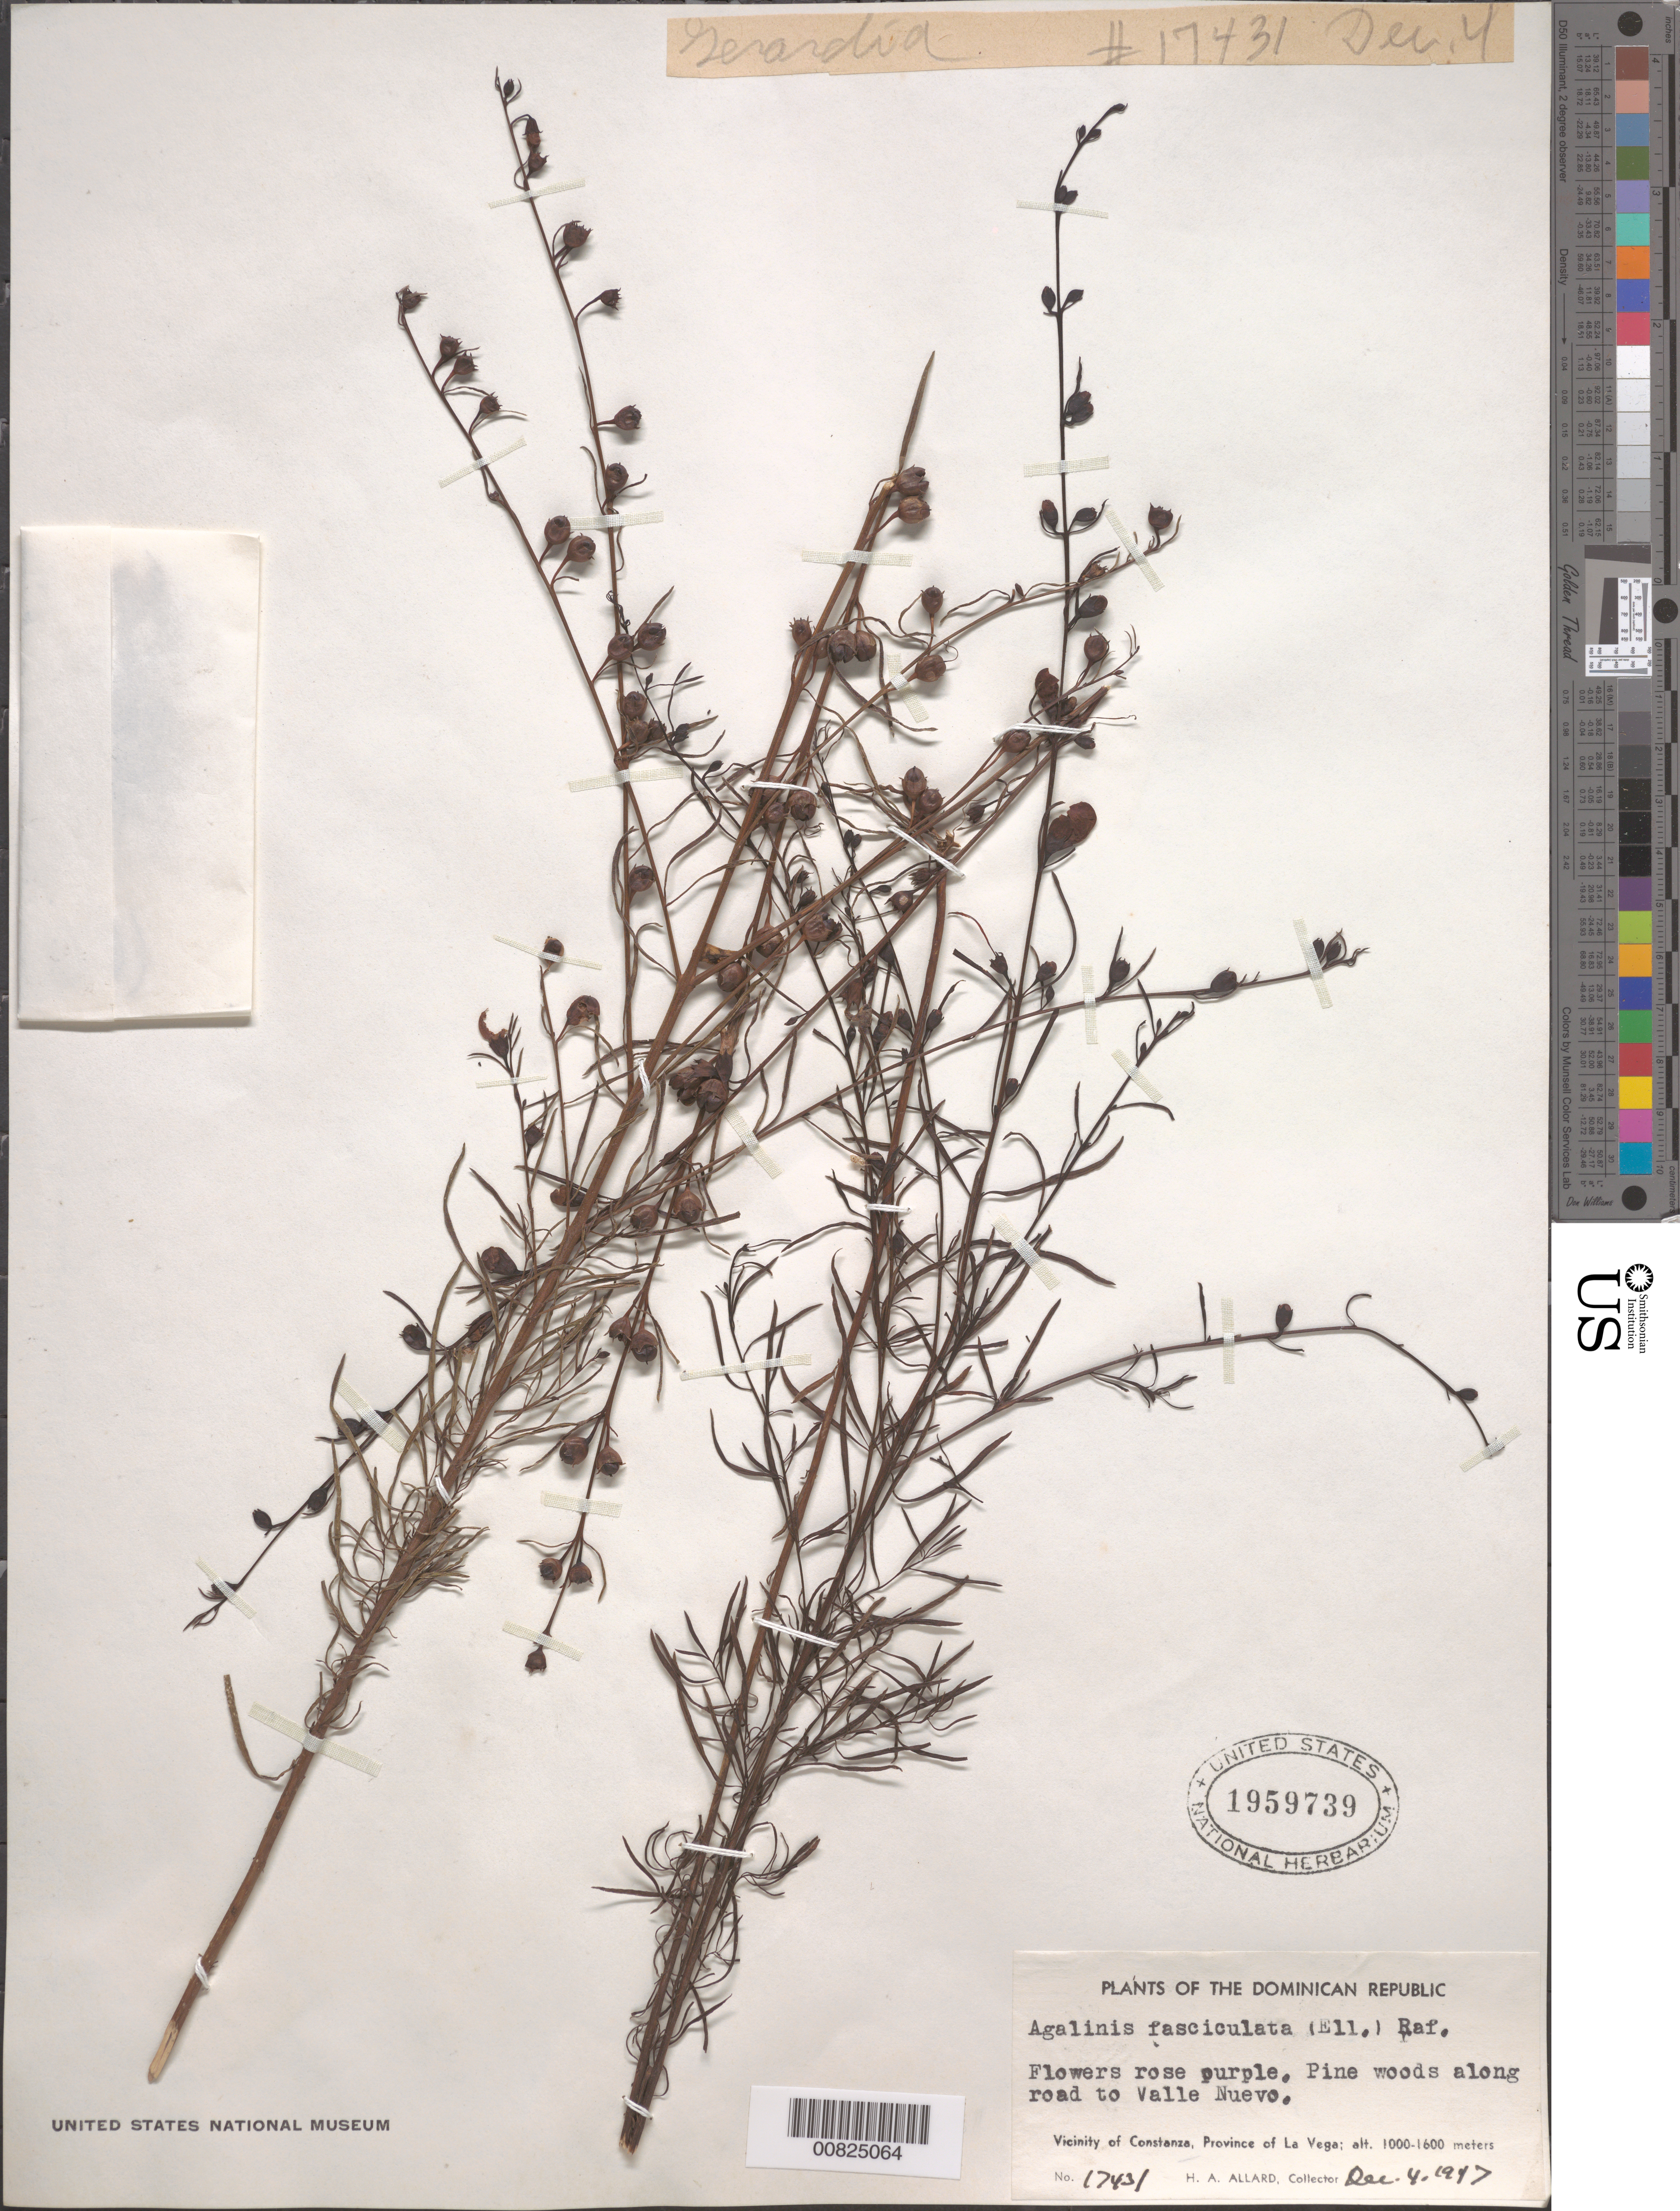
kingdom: Plantae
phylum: Tracheophyta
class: Magnoliopsida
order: Lamiales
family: Orobanchaceae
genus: Agalinis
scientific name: Agalinis fasciculata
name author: (Elliott) Raf.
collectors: H. A. Allard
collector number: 17431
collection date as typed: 04 Dec 1917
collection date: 1917-12-04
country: Dominican Republic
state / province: La Vega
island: Hispaniola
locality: Vicinity of Constanza, along road to Valle Nuevo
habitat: Pine woods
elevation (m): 1000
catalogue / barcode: US 1959739